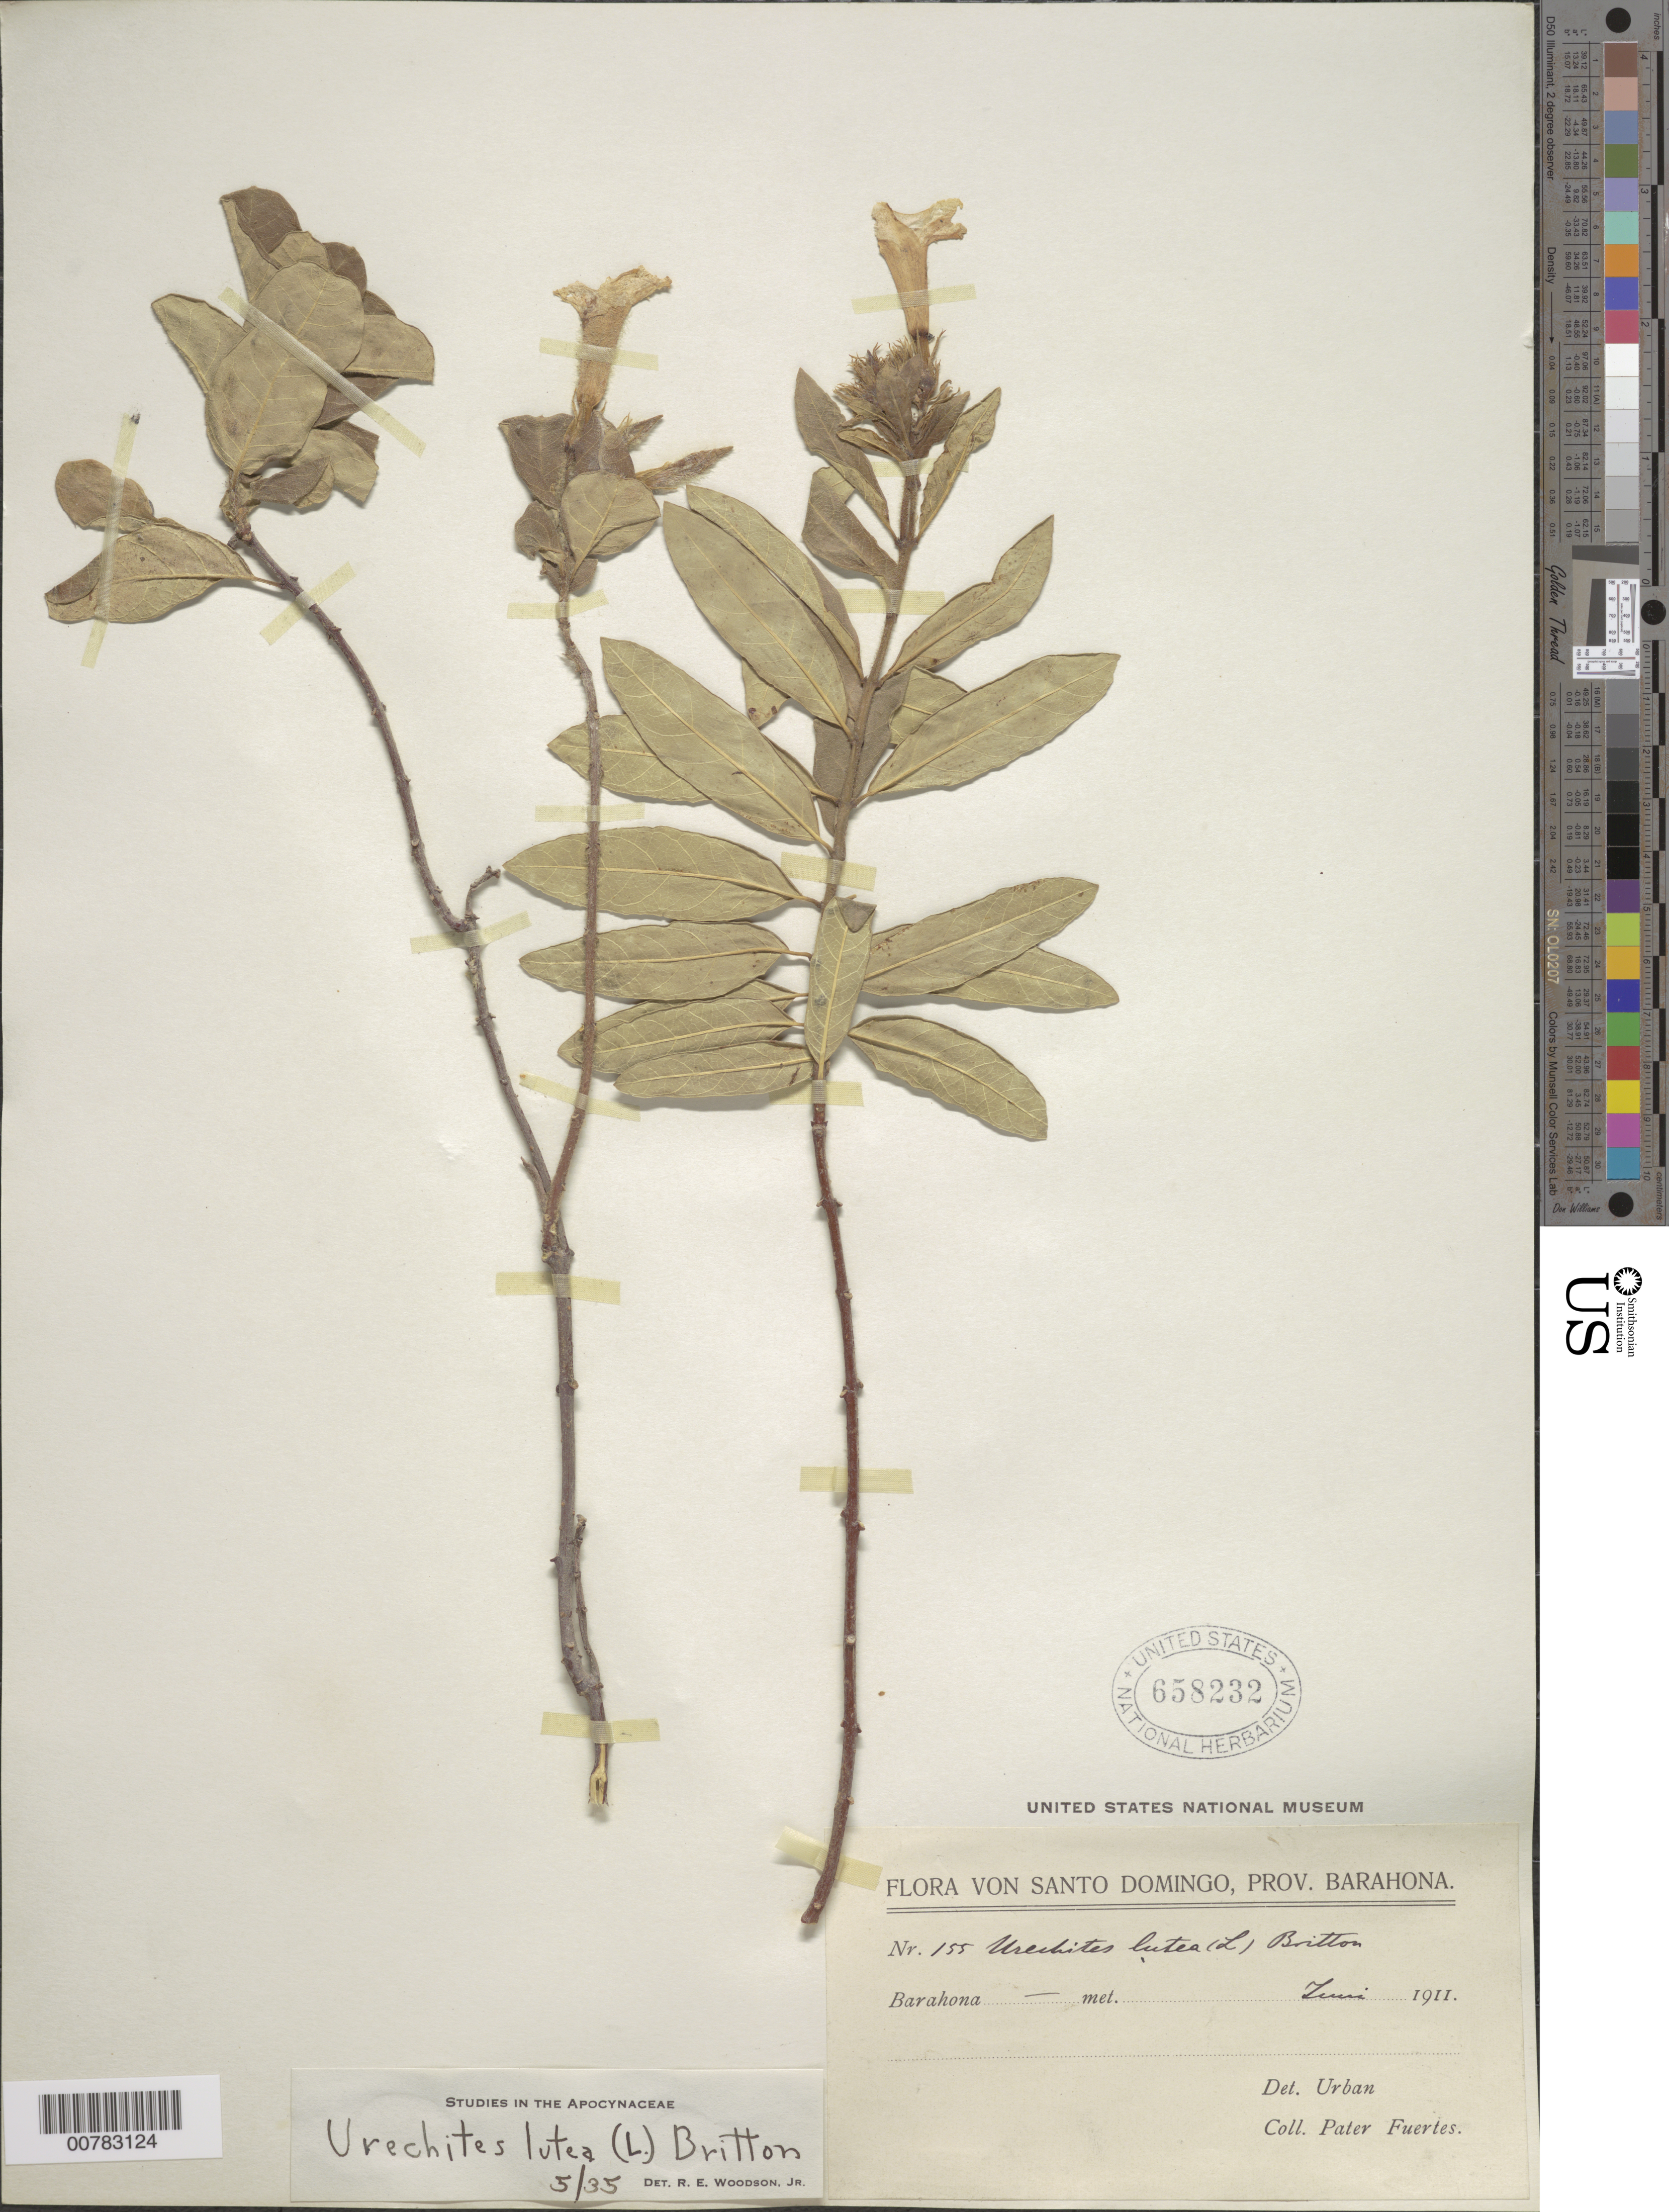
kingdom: Plantae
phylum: Tracheophyta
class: Magnoliopsida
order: Gentianales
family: Apocynaceae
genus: Pentalinon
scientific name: Pentalinon luteum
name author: (L.) B.F. Hansen & Wunderlin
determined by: Woodson, R. E., Jr.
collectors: M. D. Fuertes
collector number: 155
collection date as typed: Mar 1911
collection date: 1911-03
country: Dominican Republic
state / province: Barahona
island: Hispaniola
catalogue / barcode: US 658232